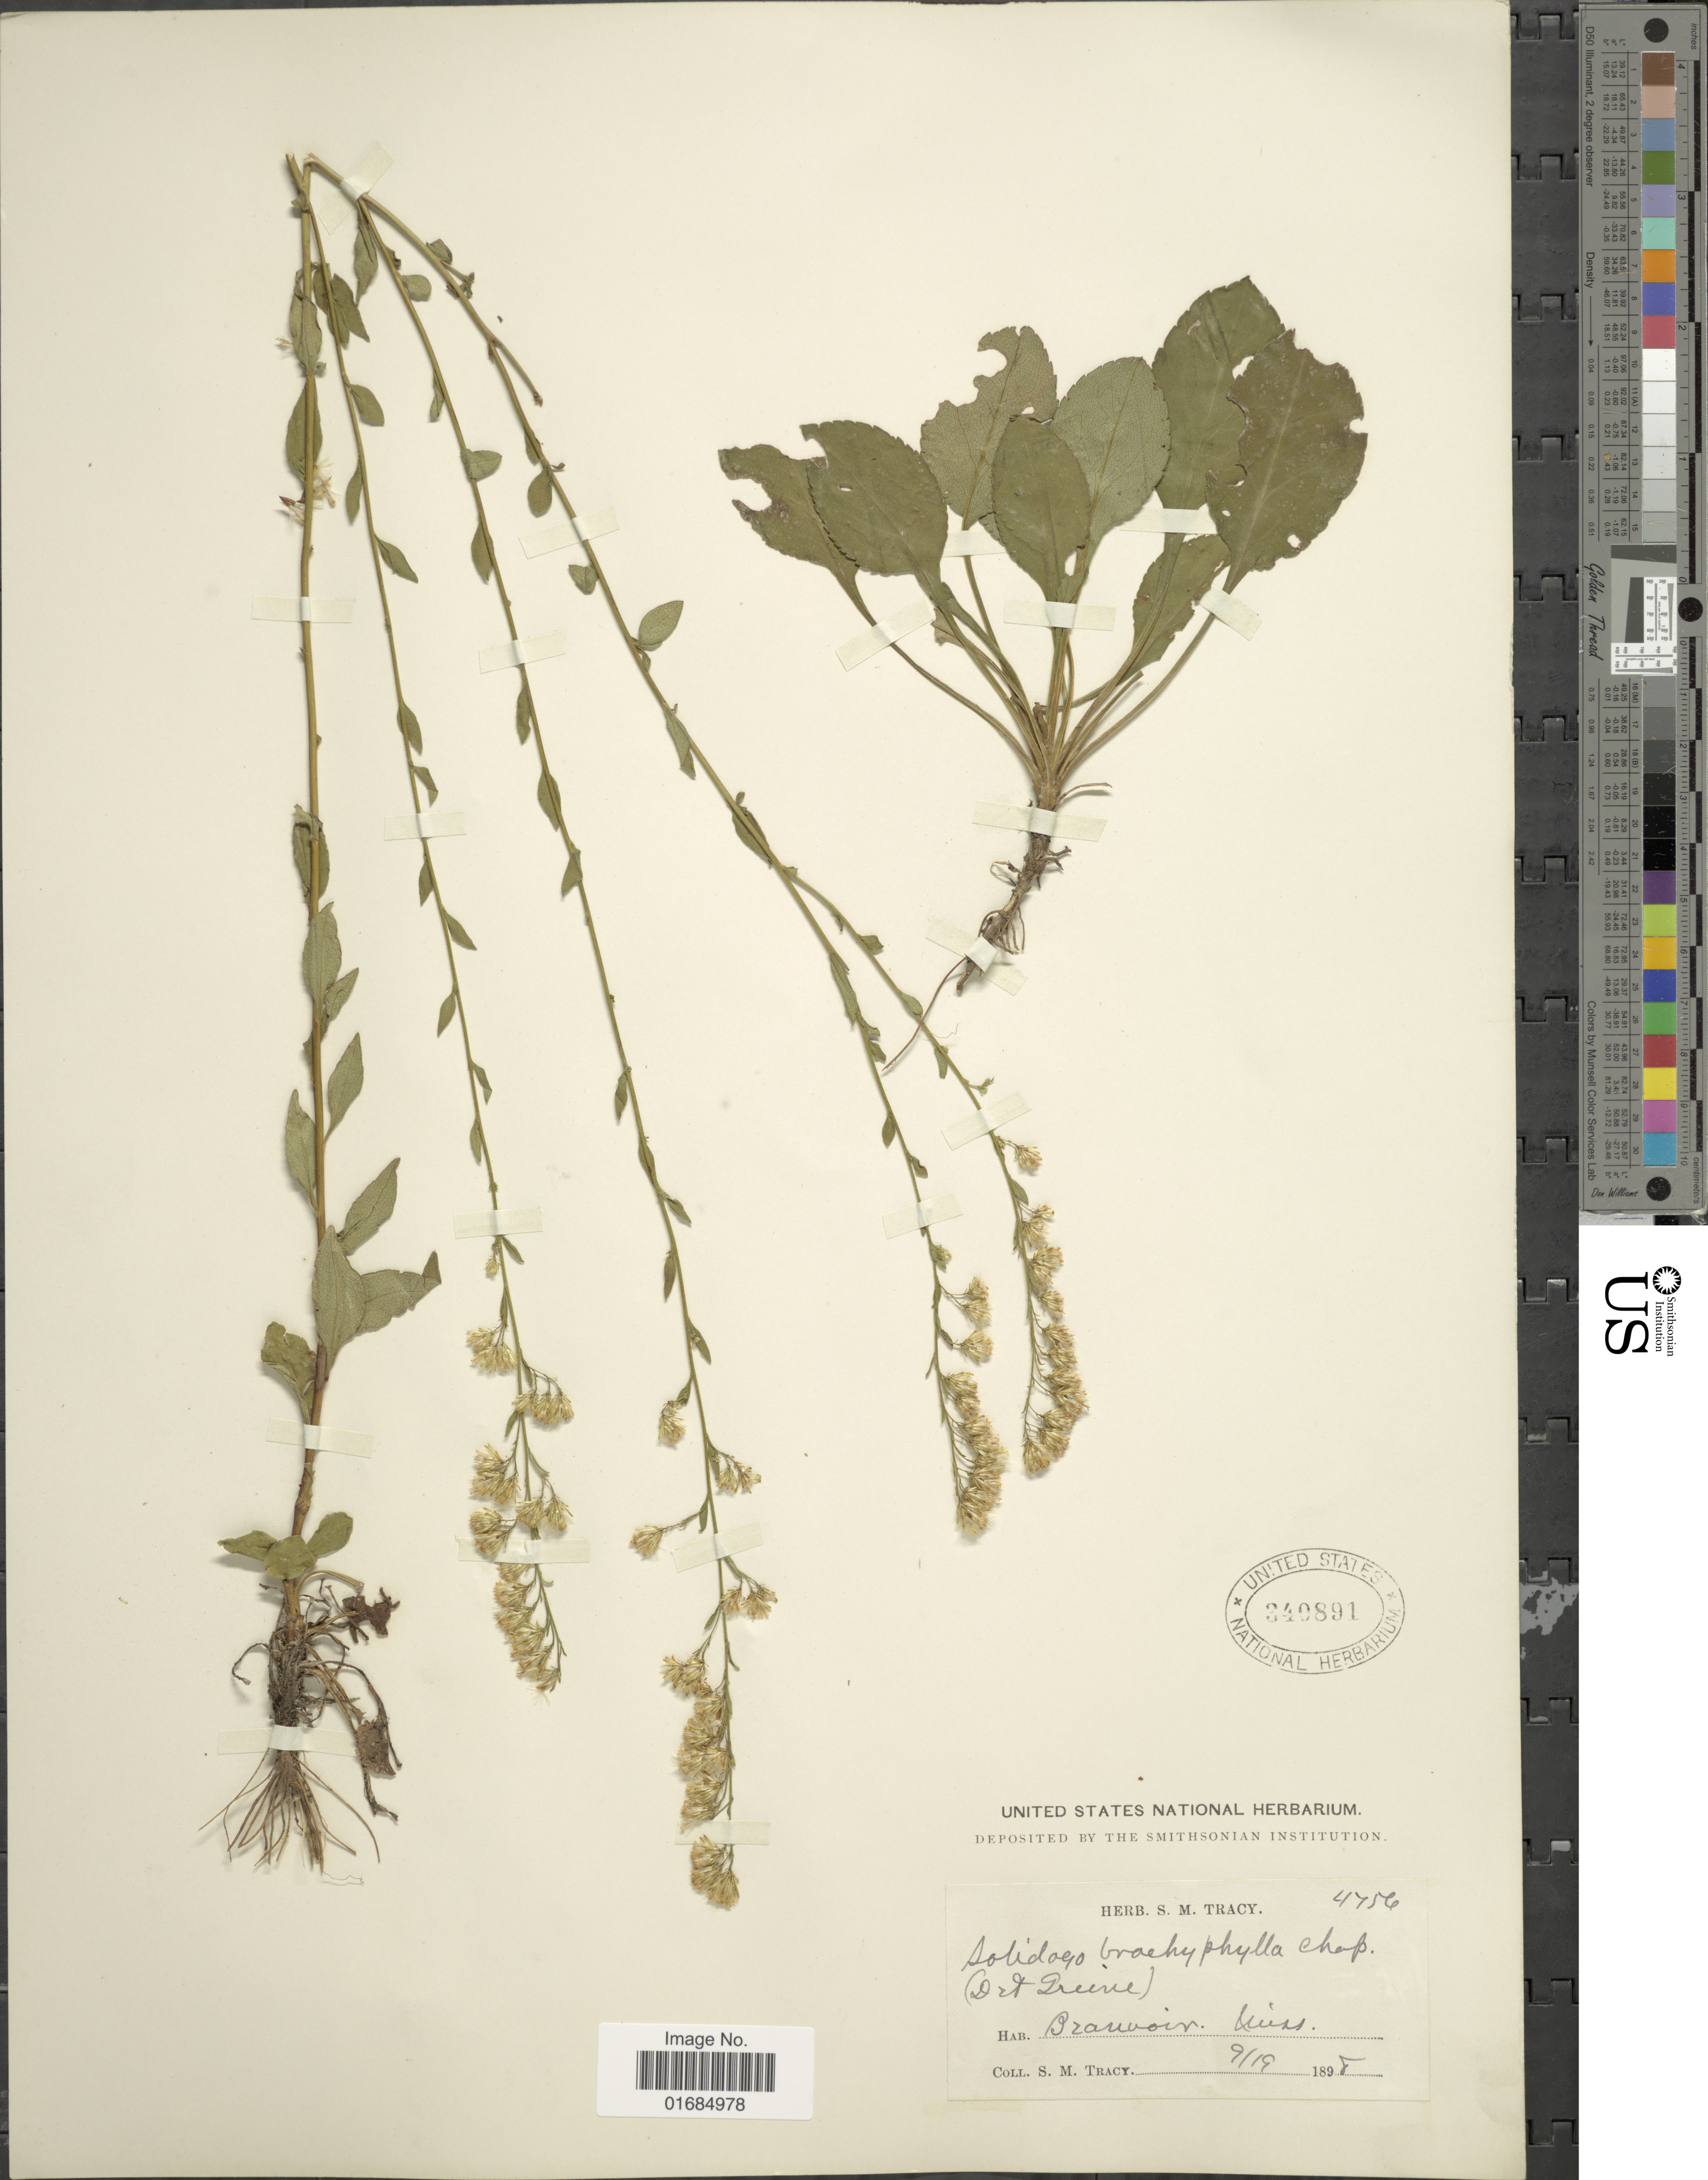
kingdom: Plantae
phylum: Tracheophyta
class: Magnoliopsida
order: Asterales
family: Asteraceae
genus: Solidago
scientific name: Solidago brachyphylla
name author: Chapman ex Torr. & A. Gray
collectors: S. M. Tracy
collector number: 4756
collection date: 1898-09-19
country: United States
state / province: Mississippi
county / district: Harrison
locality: Beauvior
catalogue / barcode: US 340891